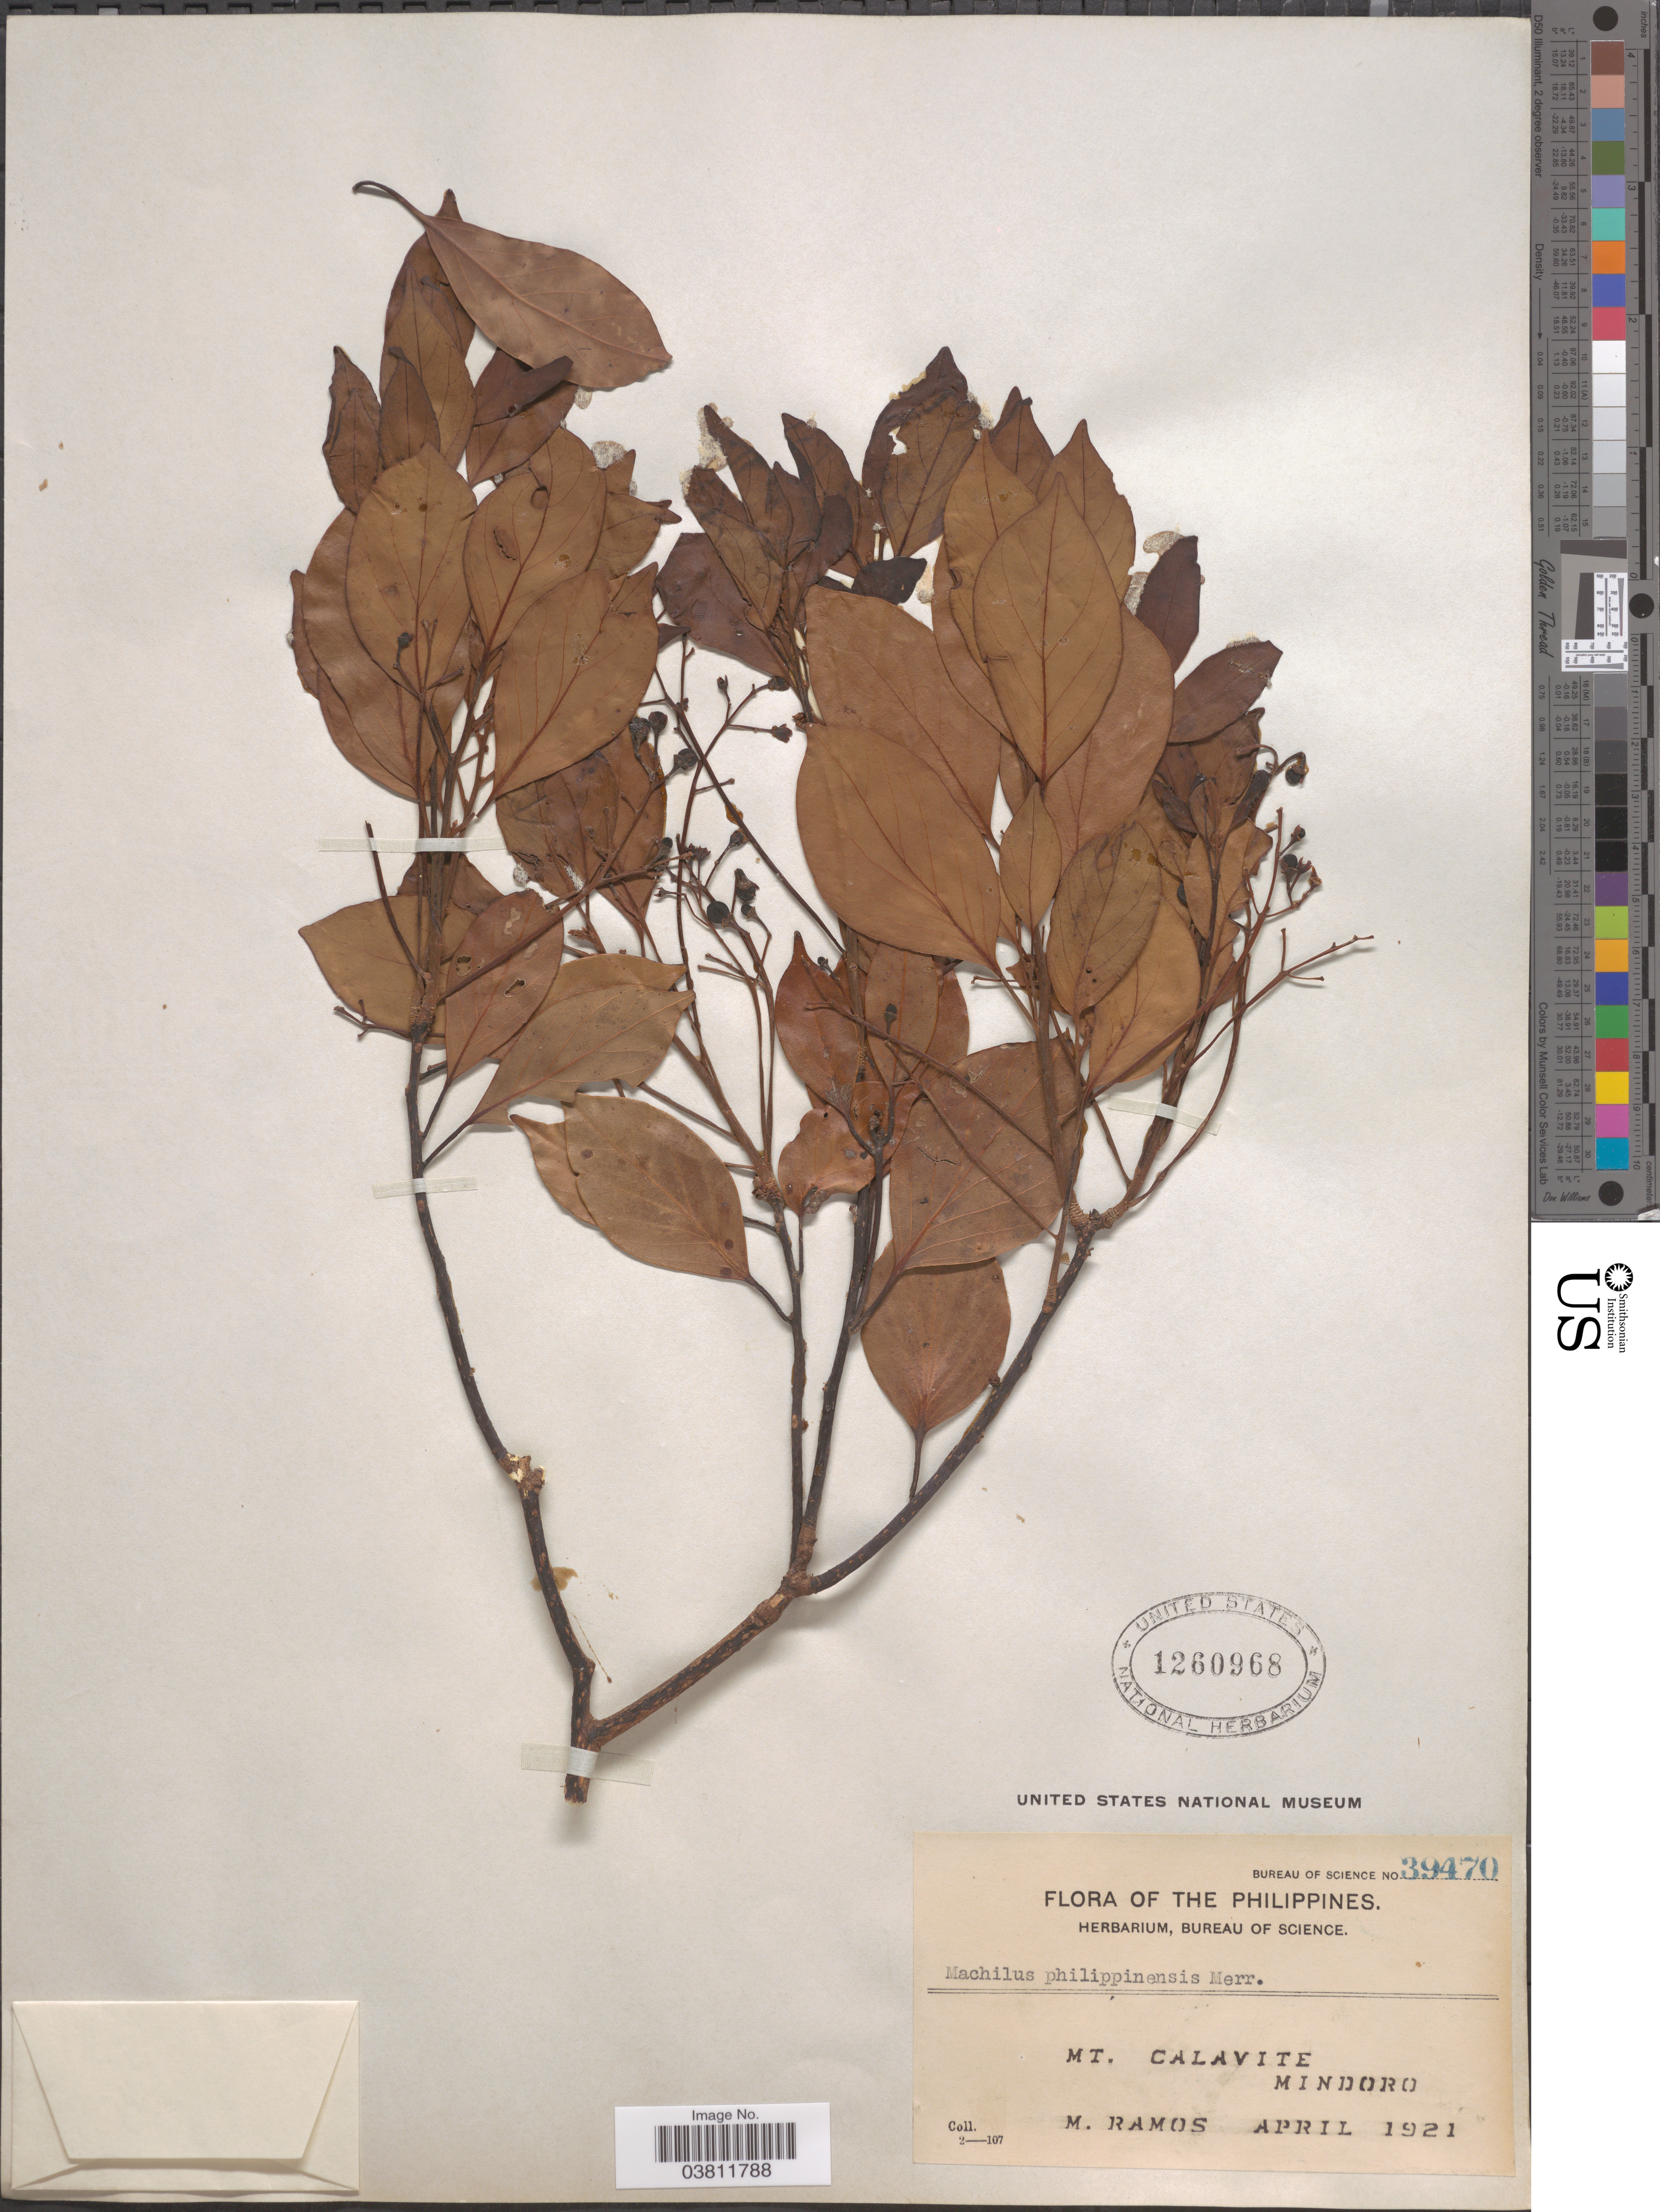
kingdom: Plantae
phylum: Tracheophyta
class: Magnoliopsida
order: Laurales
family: Lauraceae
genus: Machilus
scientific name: Machilus philippinensis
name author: Merr.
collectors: M. Ramos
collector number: Bureau of Science 39470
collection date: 1921-04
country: Philippines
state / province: Mimaropa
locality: Mt. Calavite, Mindoro.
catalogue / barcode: US 1260968